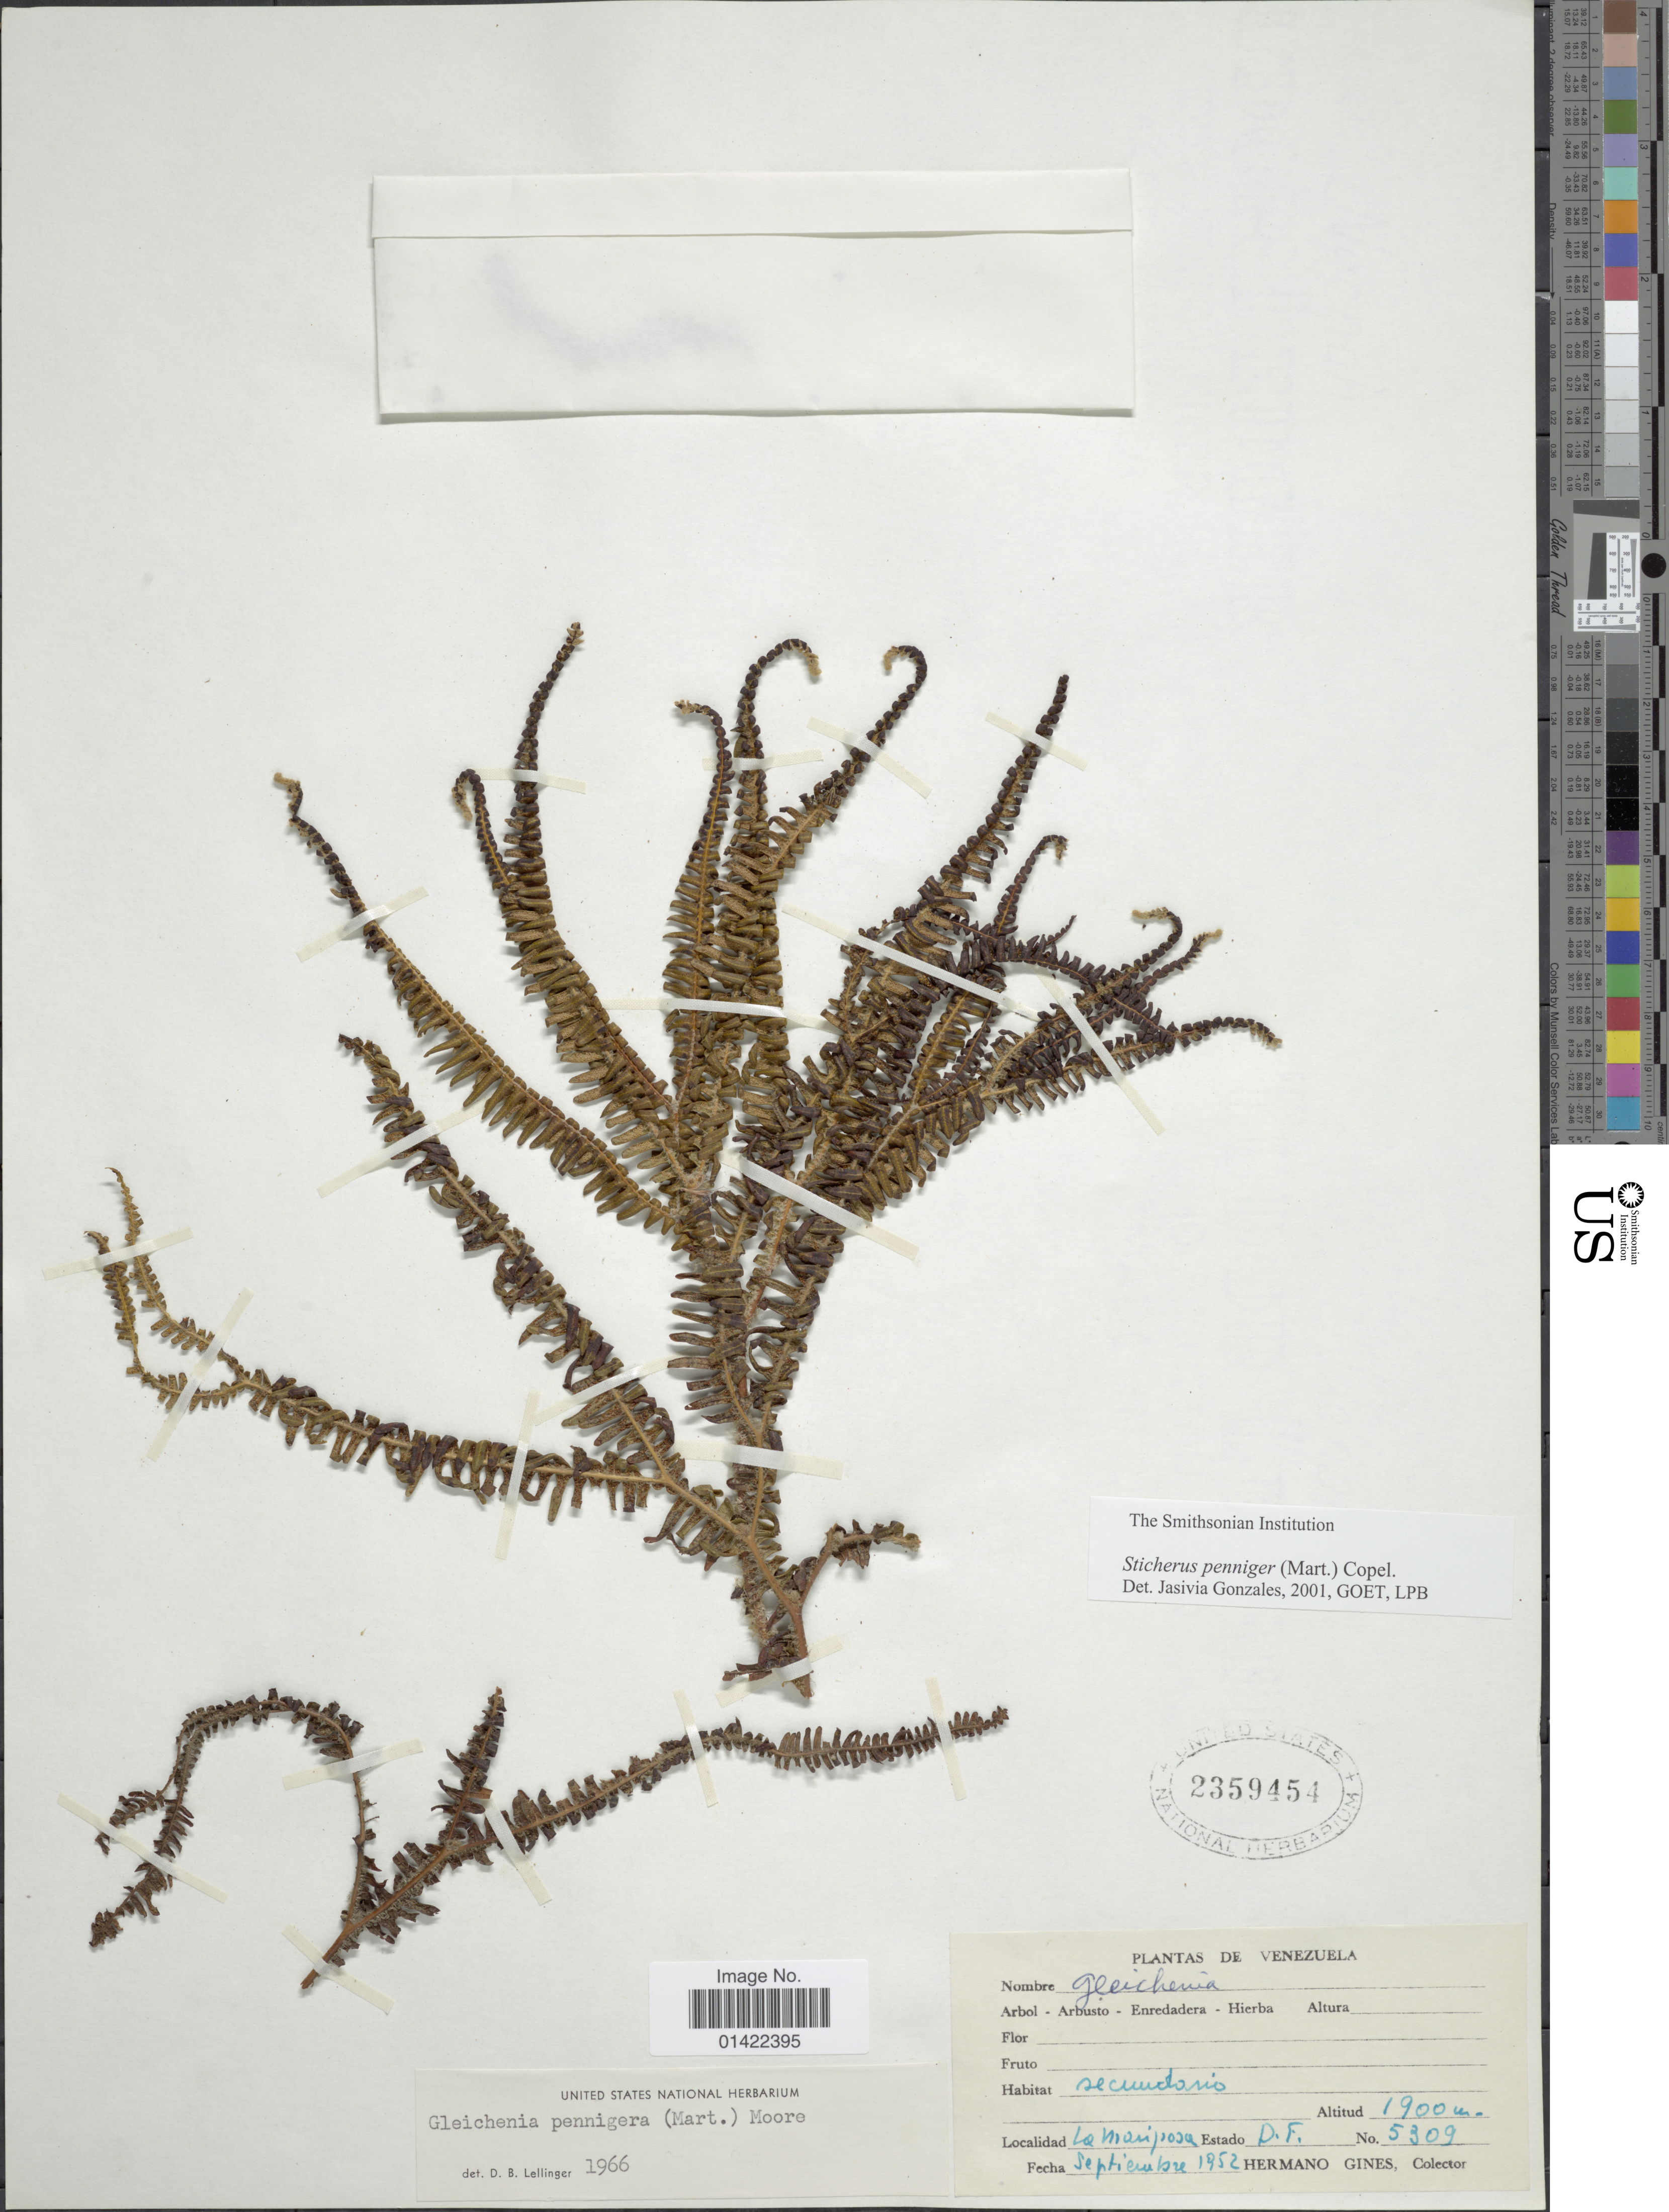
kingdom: Plantae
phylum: Tracheophyta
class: Polypodiopsida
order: Gleicheniales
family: Gleicheniaceae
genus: Sticherus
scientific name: Sticherus pruinosus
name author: (Mart.) Ching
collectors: Bro. Gines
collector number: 5309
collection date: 1952-09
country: Venezuela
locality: La Mariposa, Estado D.F. [State of Distrito Federal]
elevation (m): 1900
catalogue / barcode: US 2359454